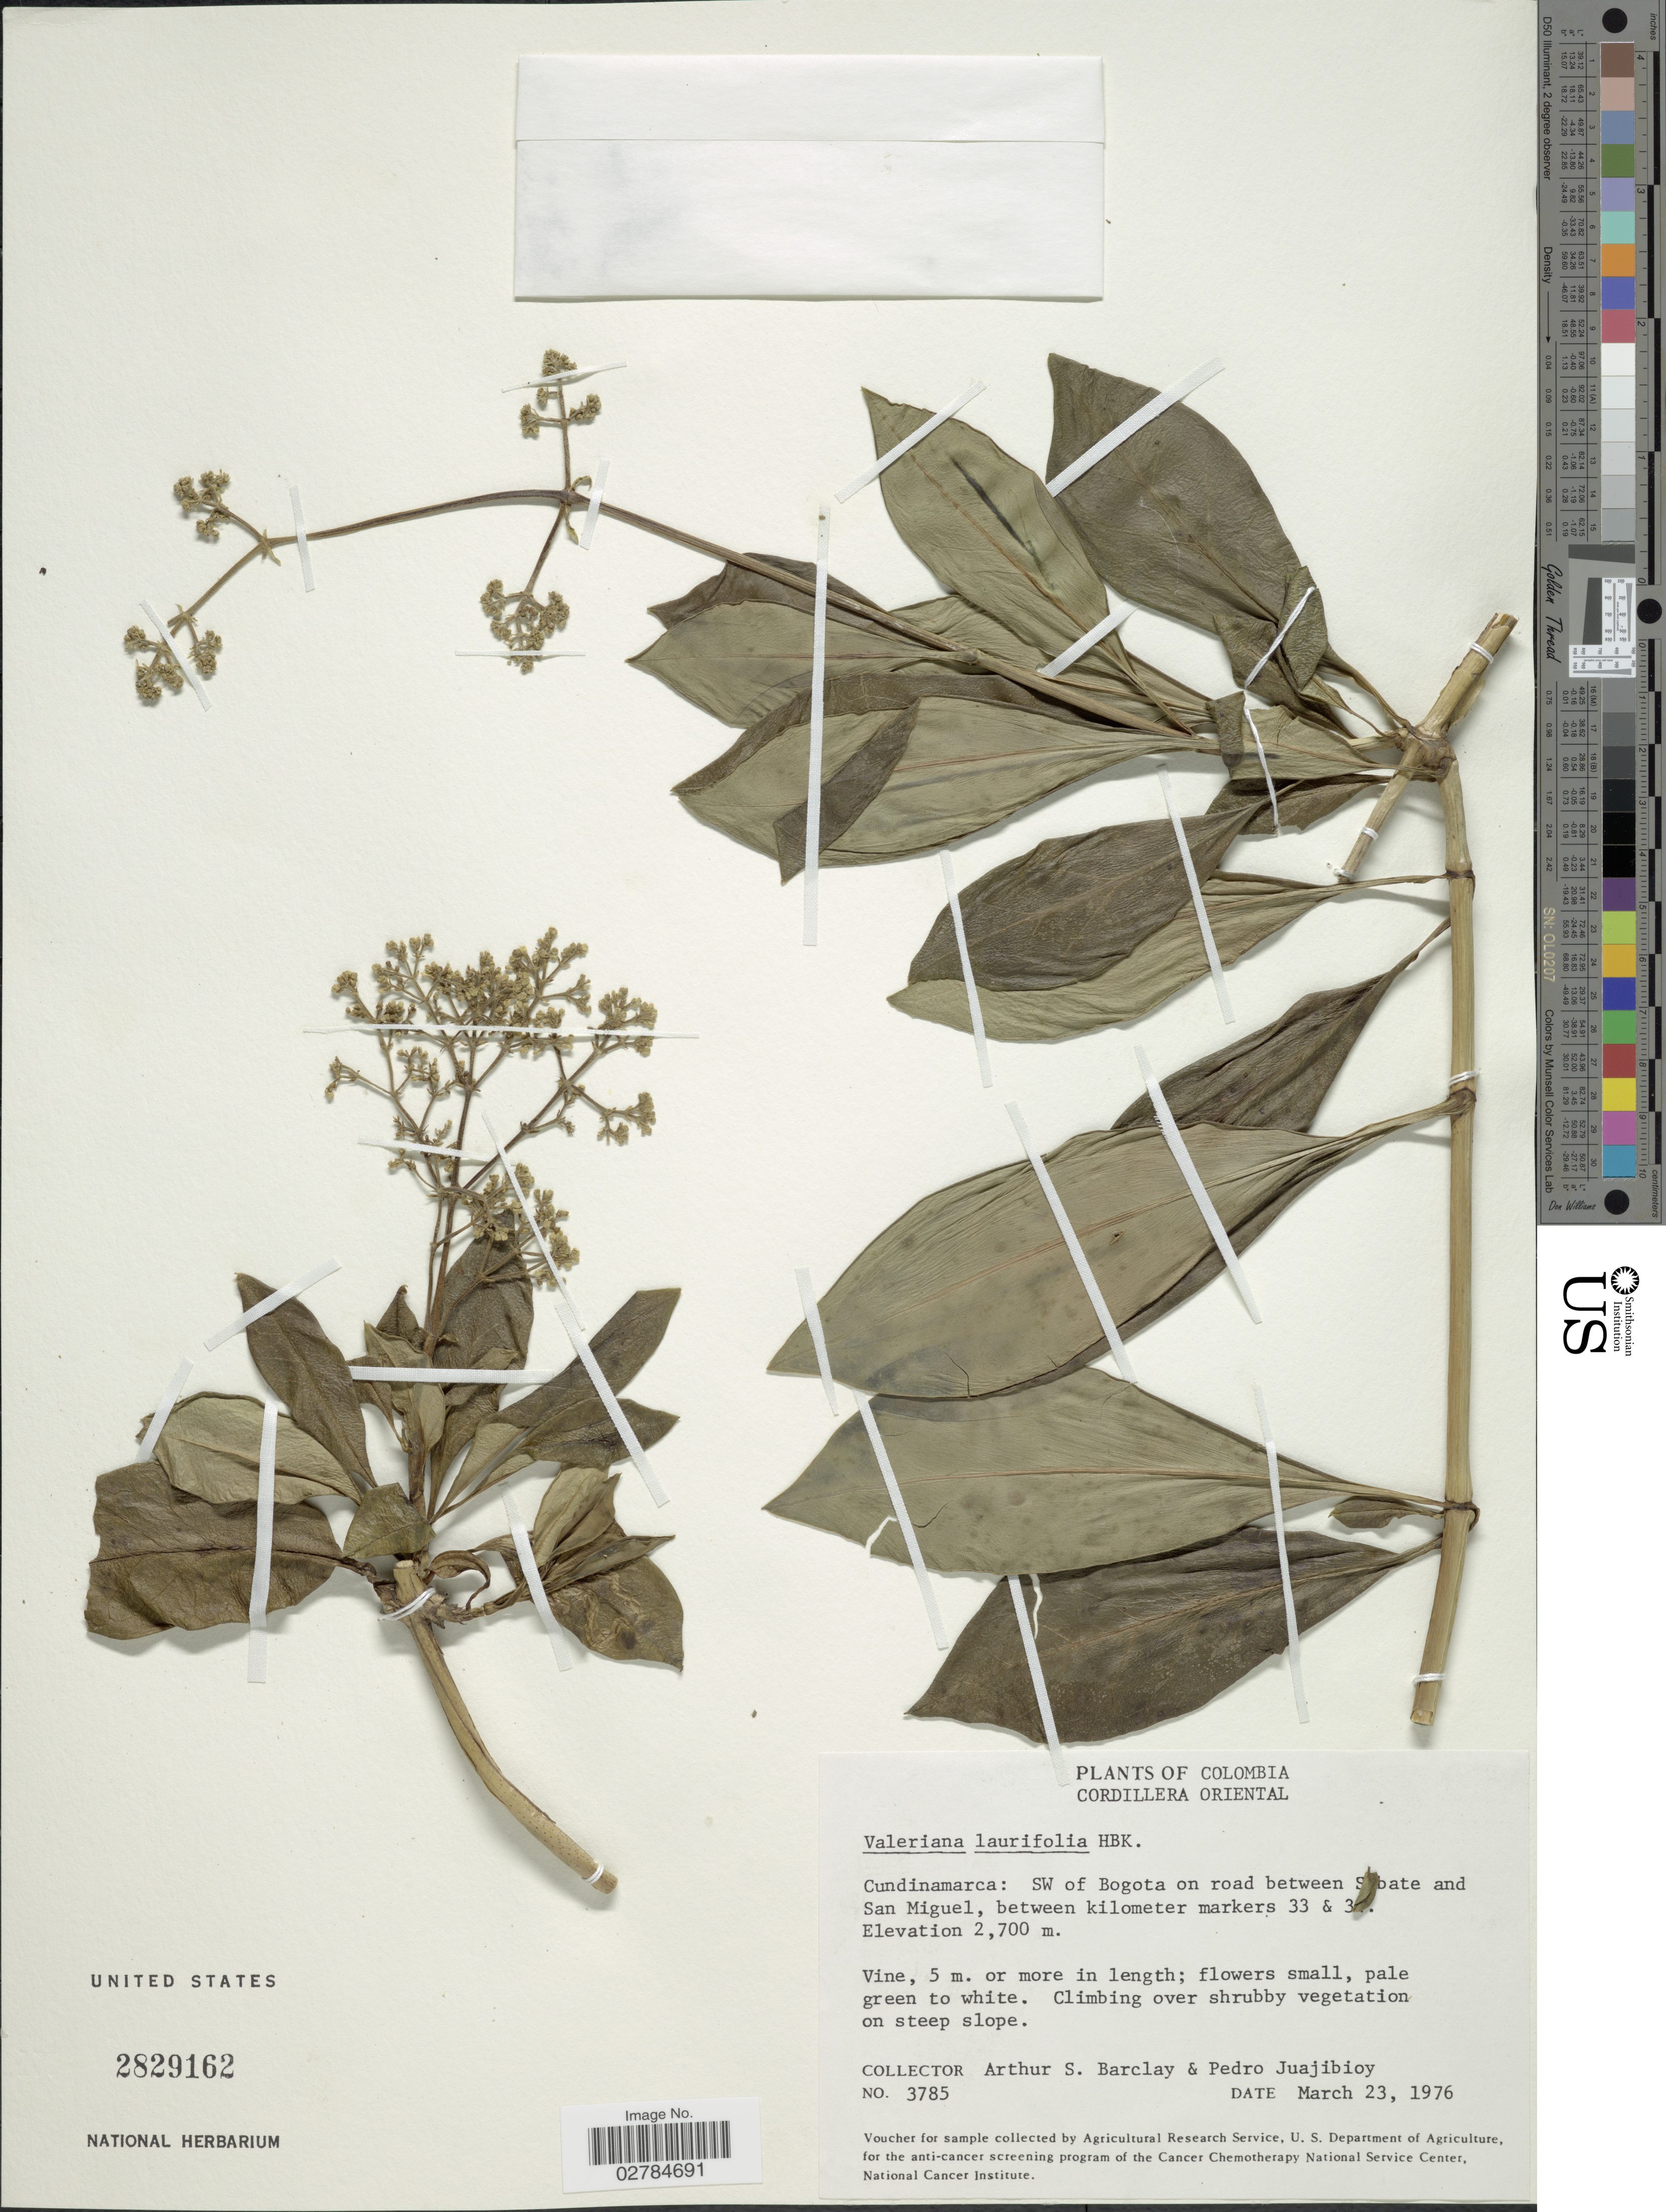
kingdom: Plantae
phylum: Tracheophyta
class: Magnoliopsida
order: Dipsacales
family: Caprifoliaceae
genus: Valeriana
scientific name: Valeriana laurifolia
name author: Kunth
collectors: A. S. Barclay & P. Juajibioy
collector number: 3785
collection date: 1976-03-23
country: Colombia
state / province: Cundinamarca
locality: Cordillera Oriental. Cundinamarca: SW of Bogota on road between Sibate and San Miquel, between kilometer markers 33 & 3 [illegible text].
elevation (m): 2700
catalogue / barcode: US 2829162